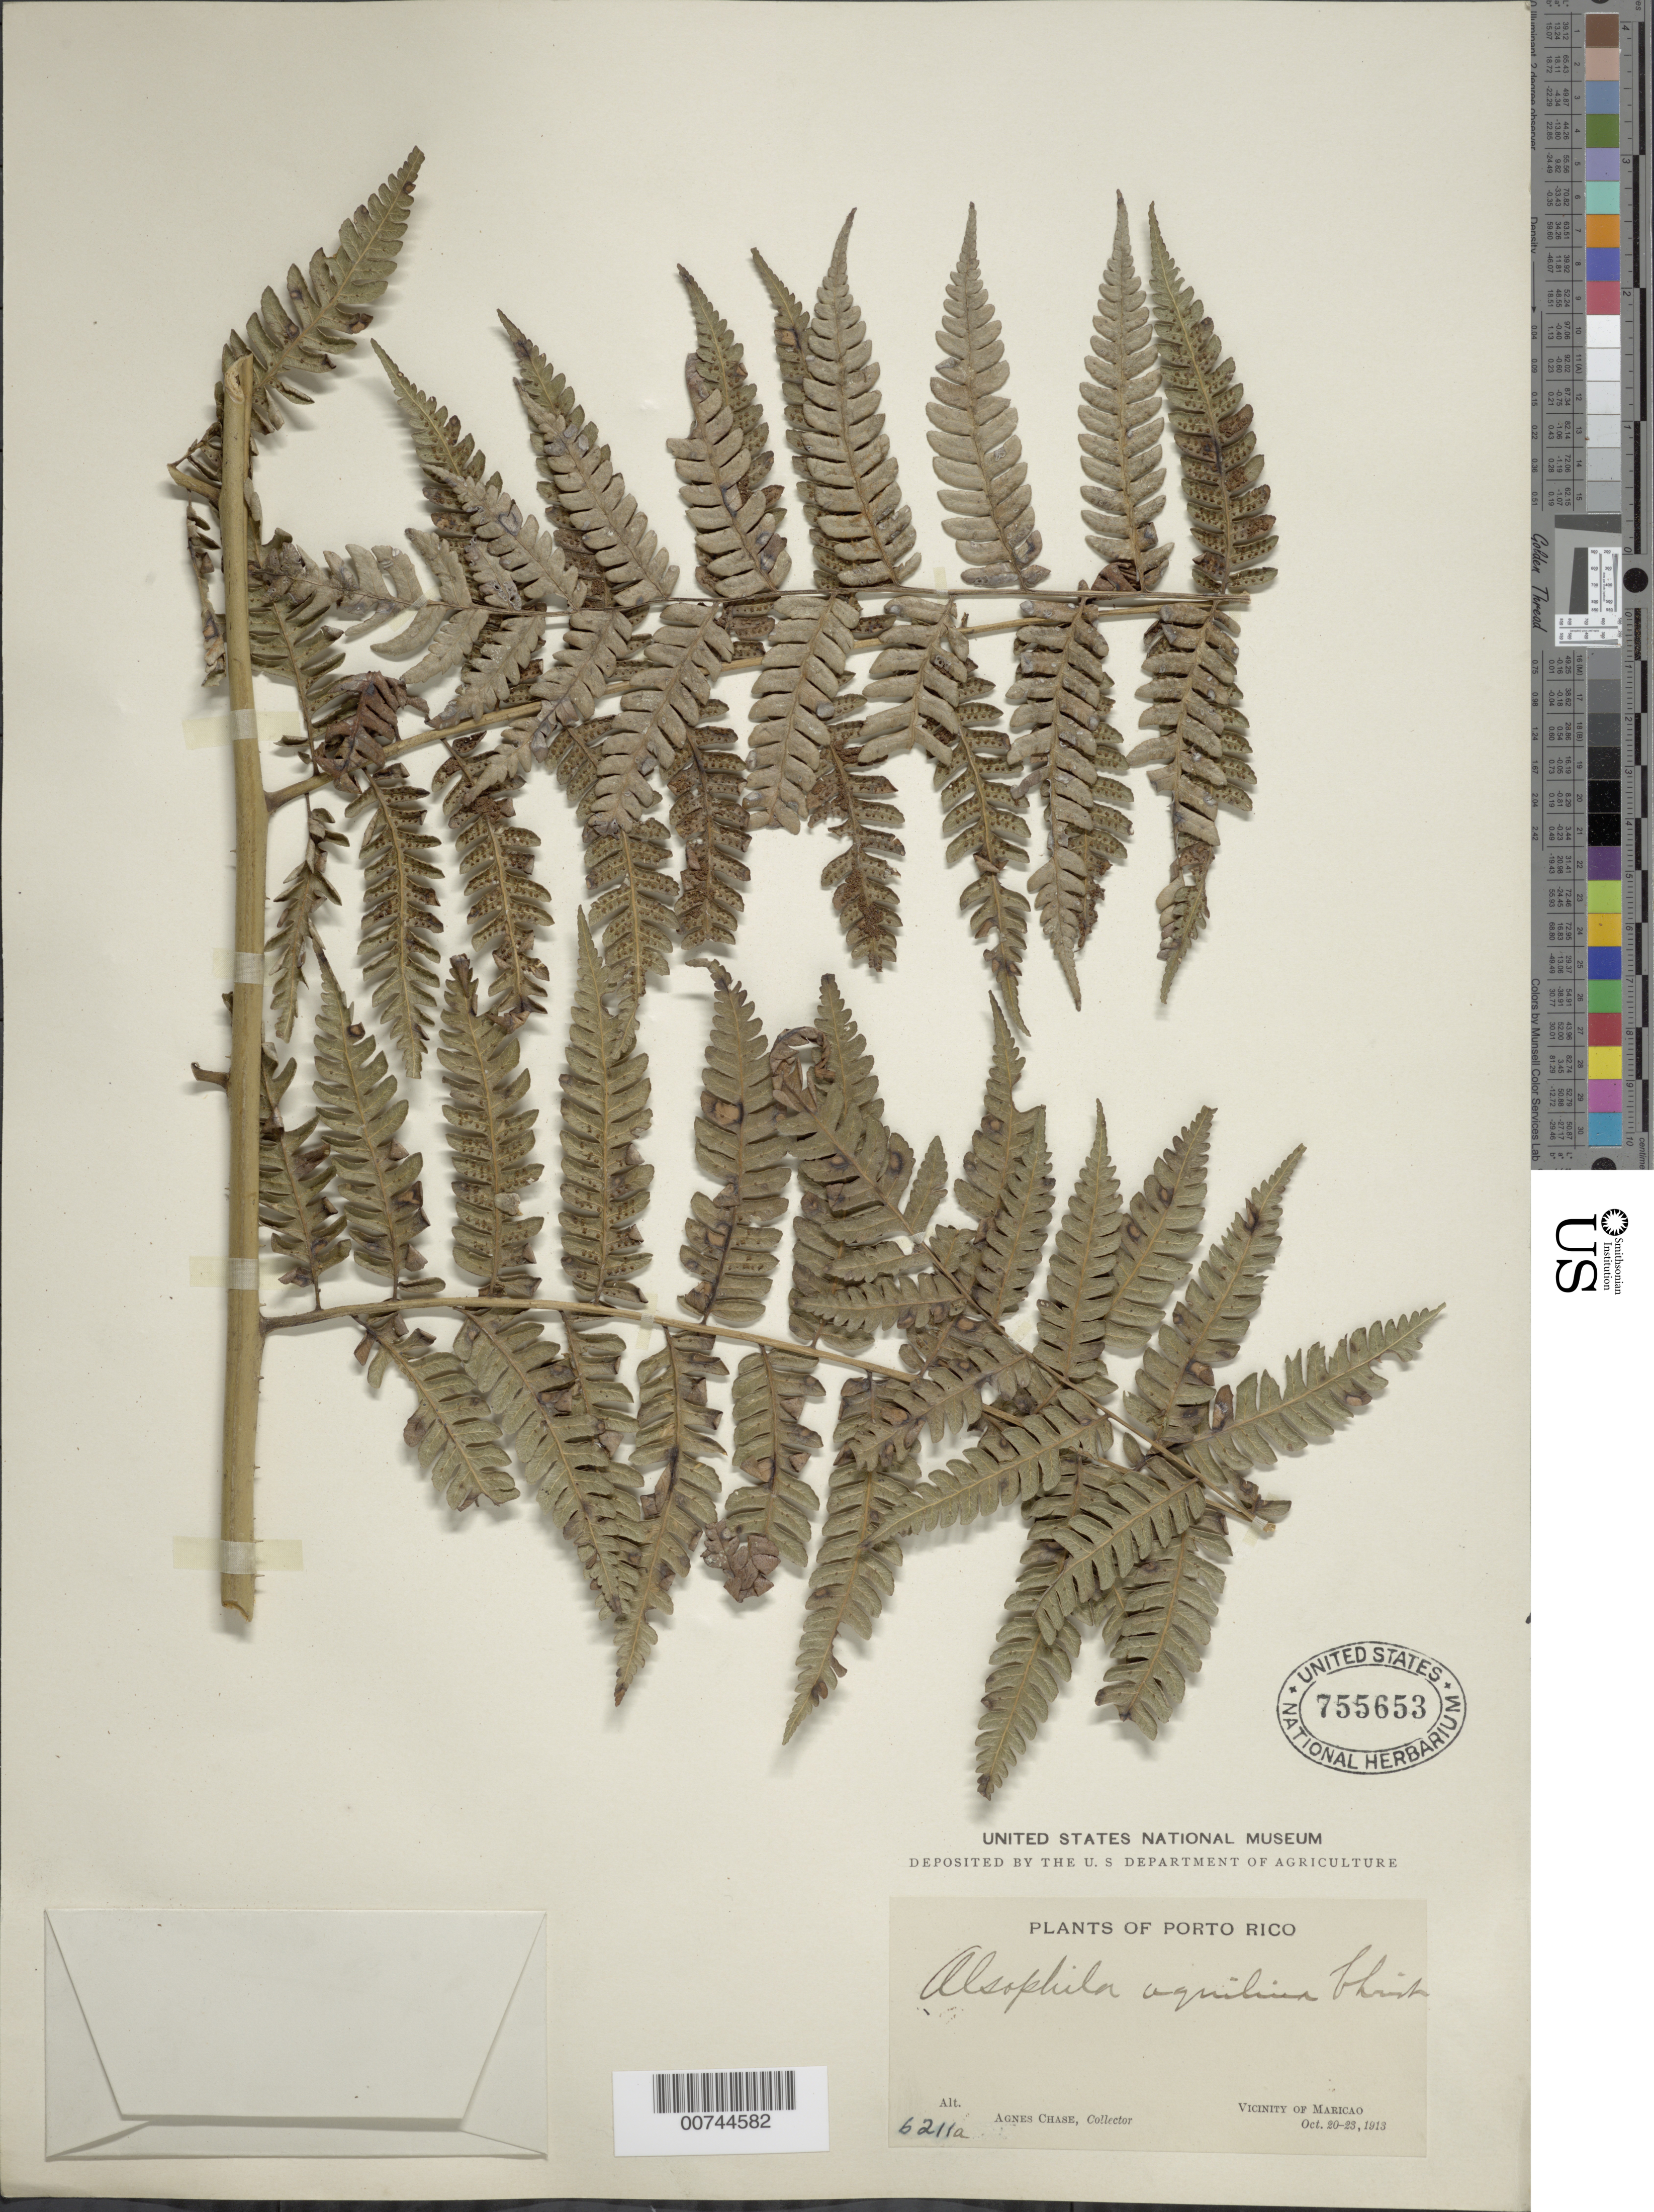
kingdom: Plantae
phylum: Tracheophyta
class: Polypodiopsida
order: Cyatheales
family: Cyatheaceae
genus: Cyathea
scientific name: Cyathea parvula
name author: (Jenman) Domin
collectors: A. Chase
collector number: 6211a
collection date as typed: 20 Oct 1913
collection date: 1913-10-20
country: Puerto Rico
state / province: Maricao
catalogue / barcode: US 755653